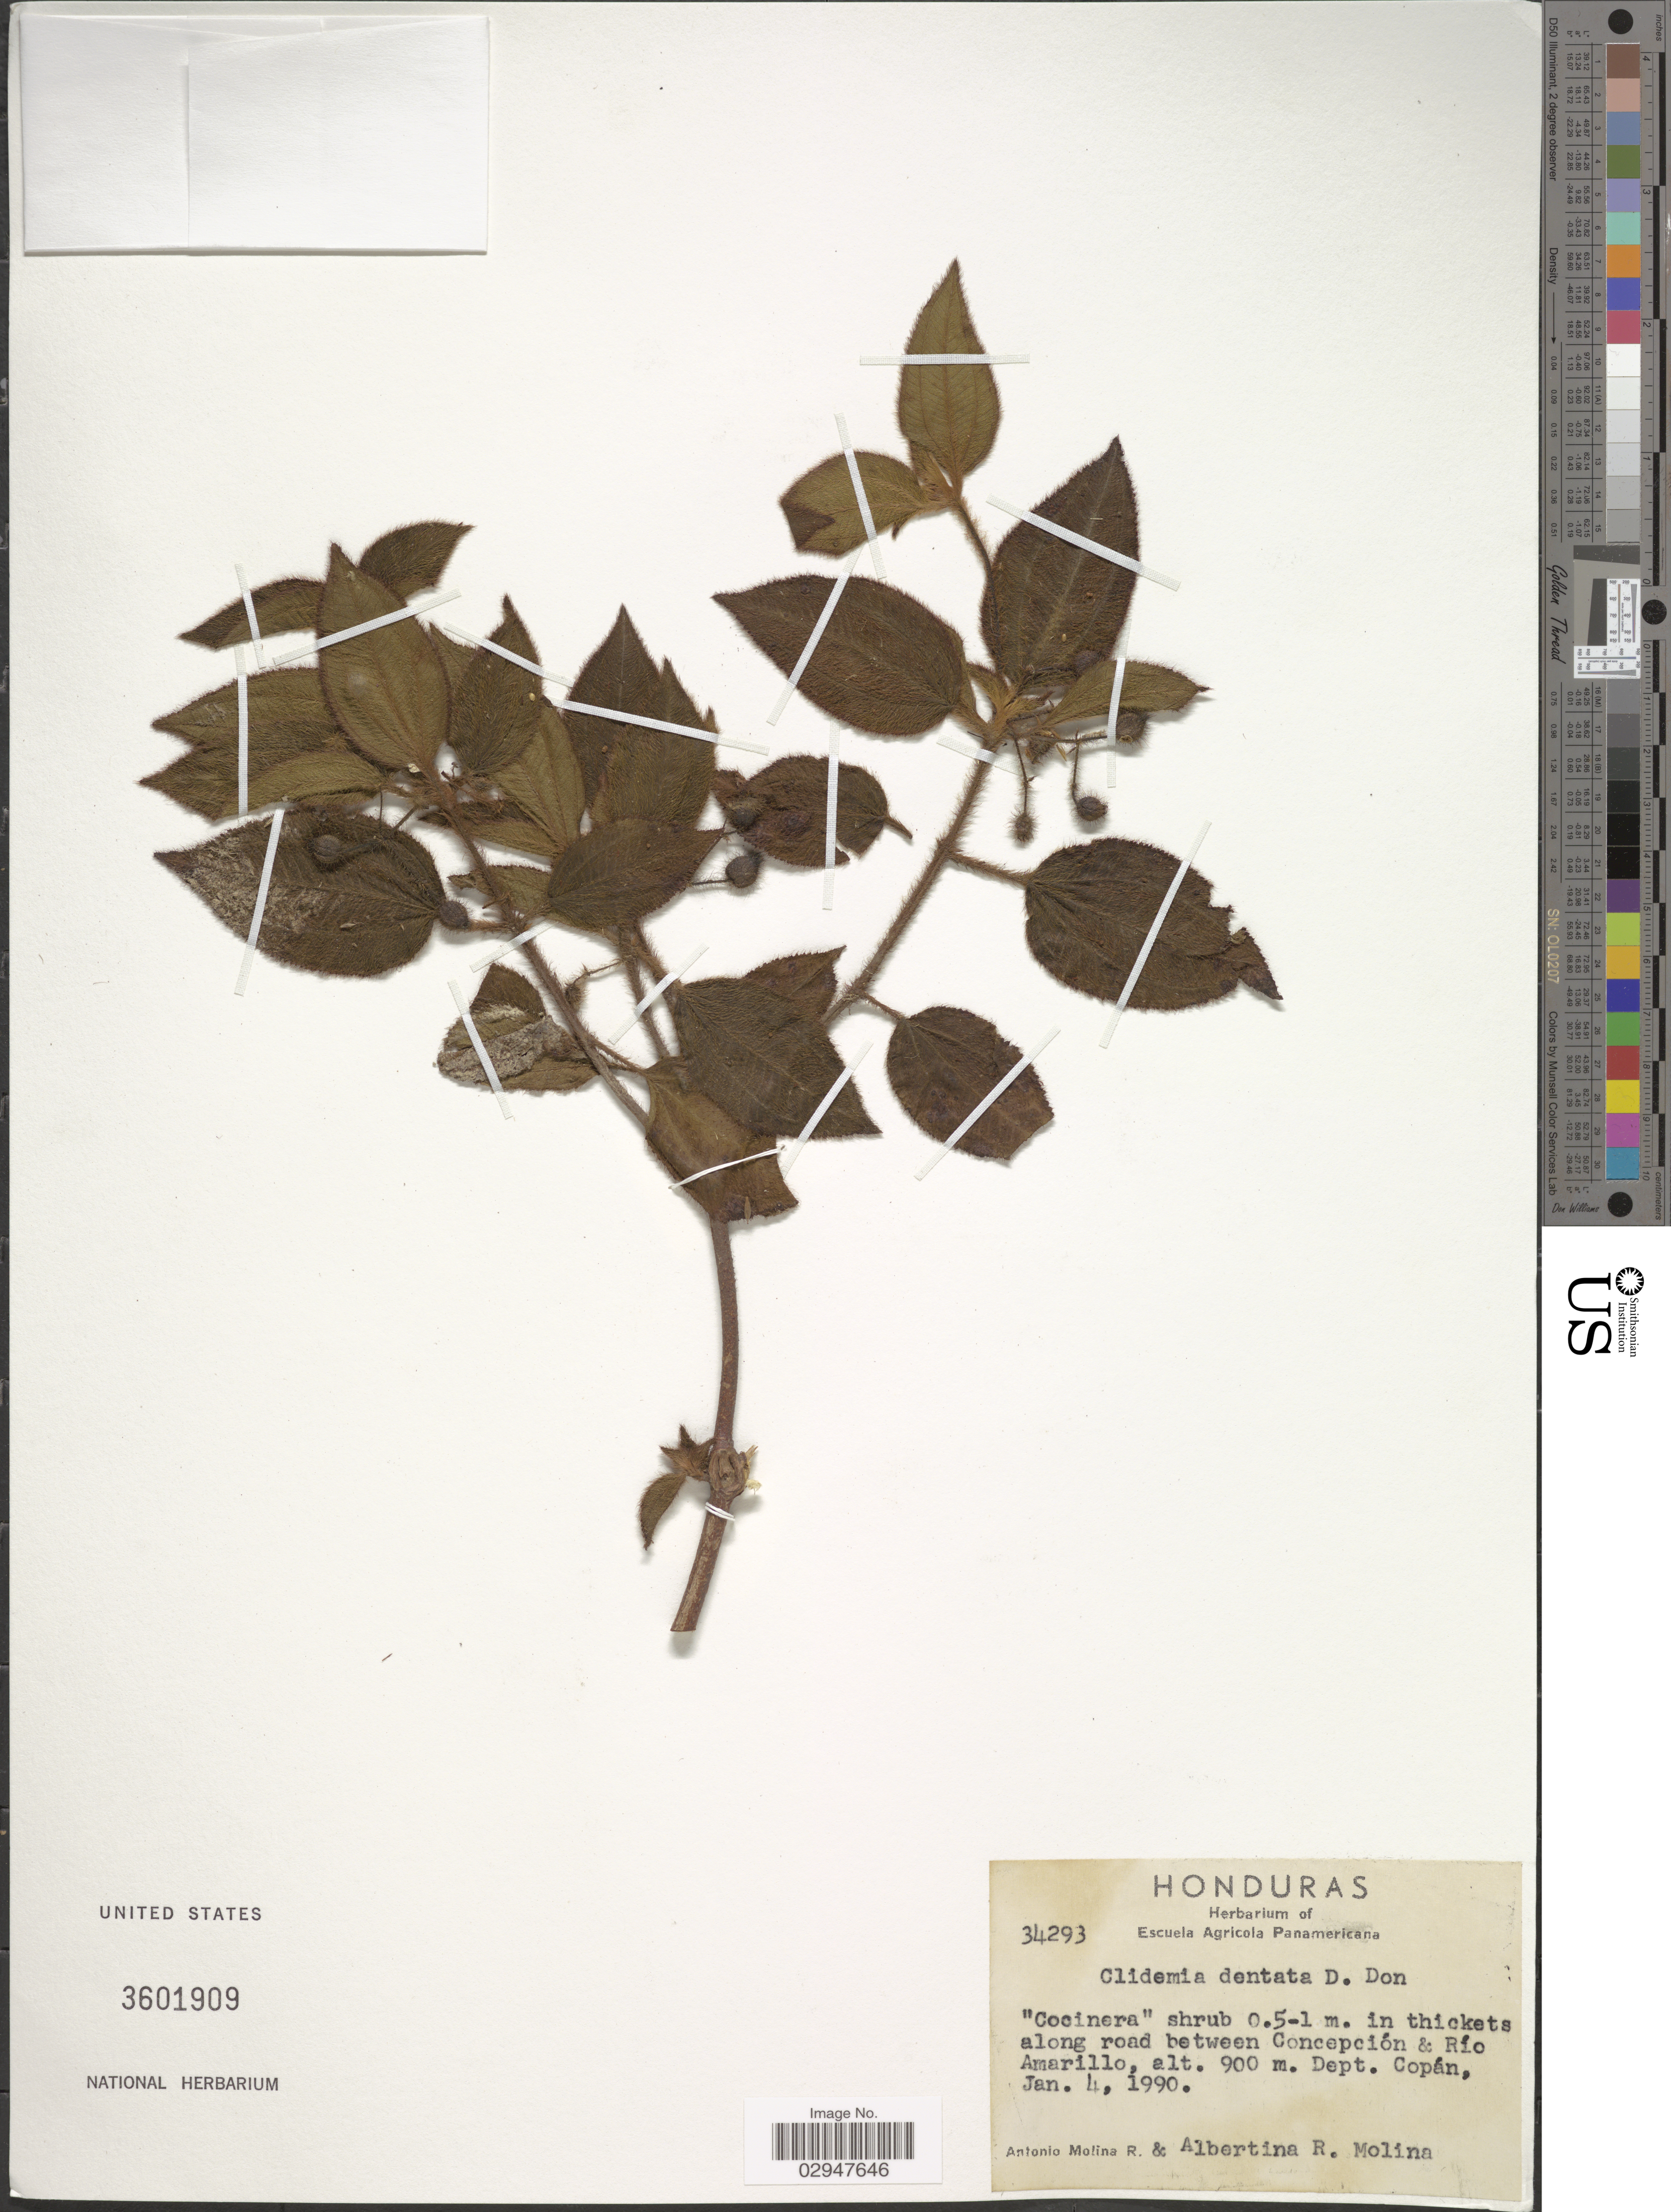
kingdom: Plantae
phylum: Tracheophyta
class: Magnoliopsida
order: Myrtales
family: Melastomataceae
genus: Clidemia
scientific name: Clidemia capitellata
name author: (Bonpl.) D. Don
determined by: Ferreira-Alves, R.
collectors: A. Molina R. & A. R. Molina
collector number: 34293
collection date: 1990-01-04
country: Honduras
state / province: Copán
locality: Along road between Concepción & Río Amarillo, Dept. Copán.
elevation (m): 900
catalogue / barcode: US 3601909